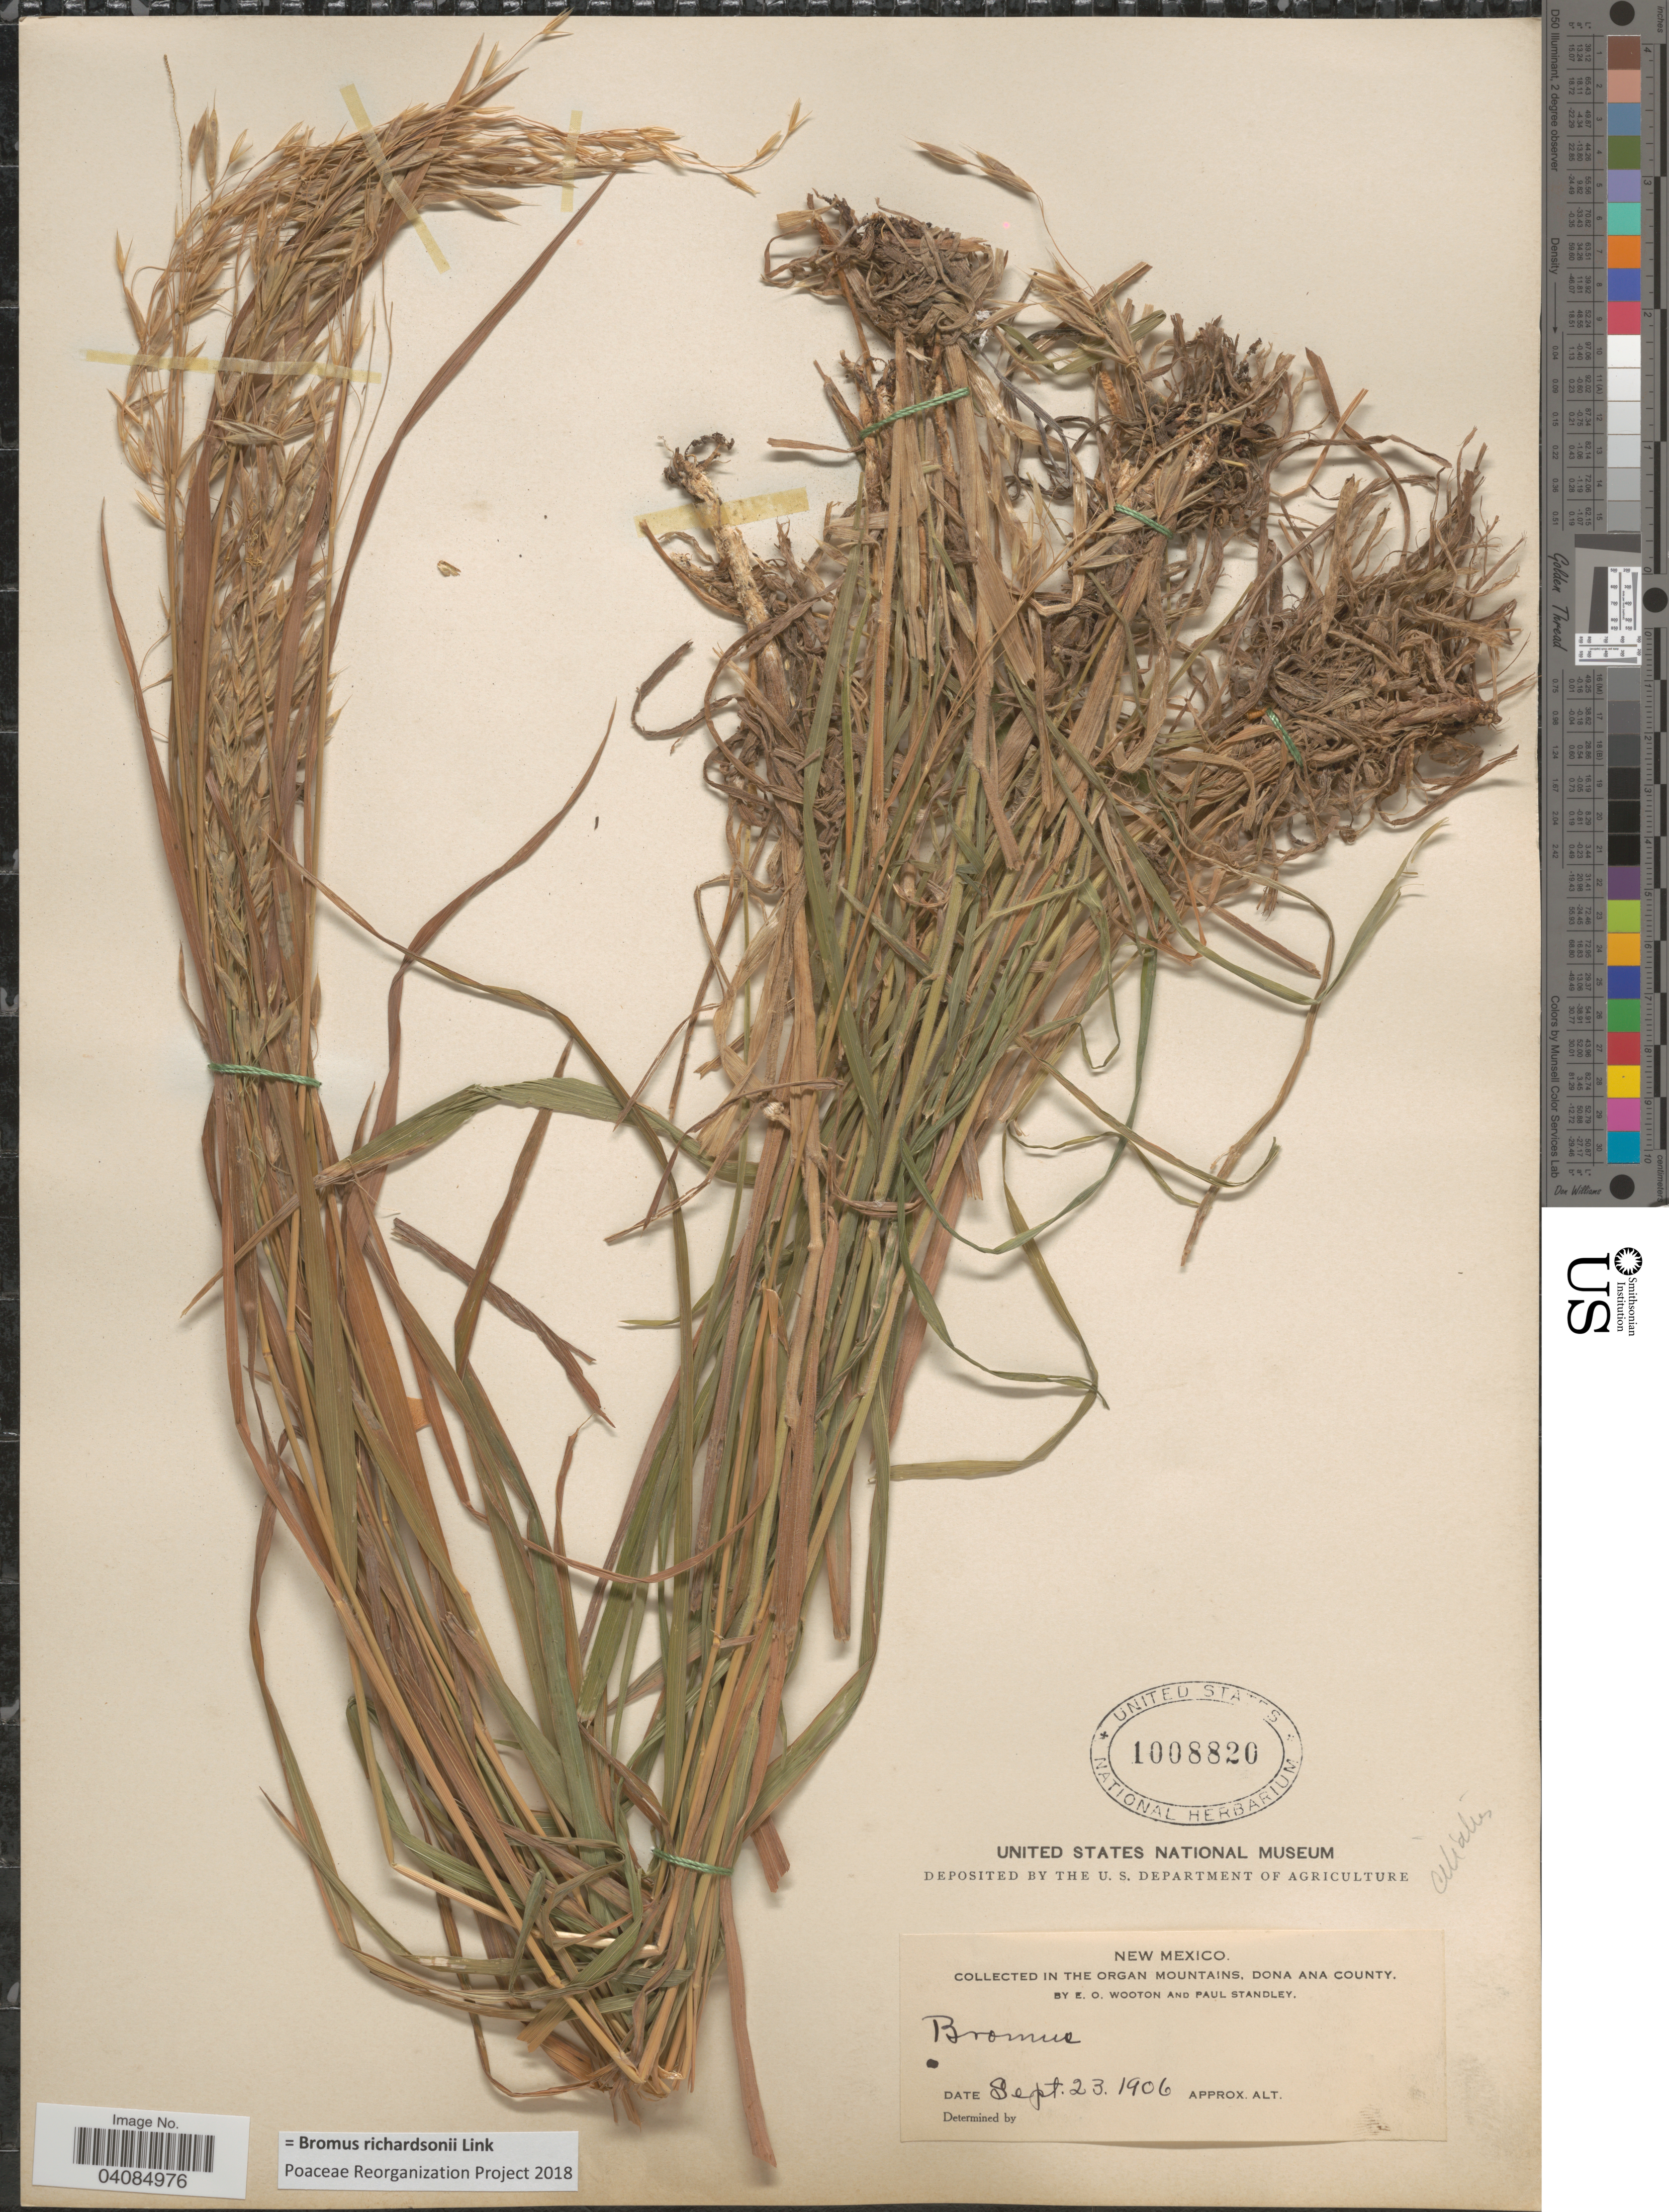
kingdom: Plantae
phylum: Tracheophyta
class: Liliopsida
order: Poales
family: Poaceae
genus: Bromus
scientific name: Bromus racemosus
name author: L.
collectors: E. O. Wooton & P. C. Standley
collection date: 1906-09-23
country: United States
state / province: New Mexico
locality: In the Organ Mountains, Dona Ana County.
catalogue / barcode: US 1008820